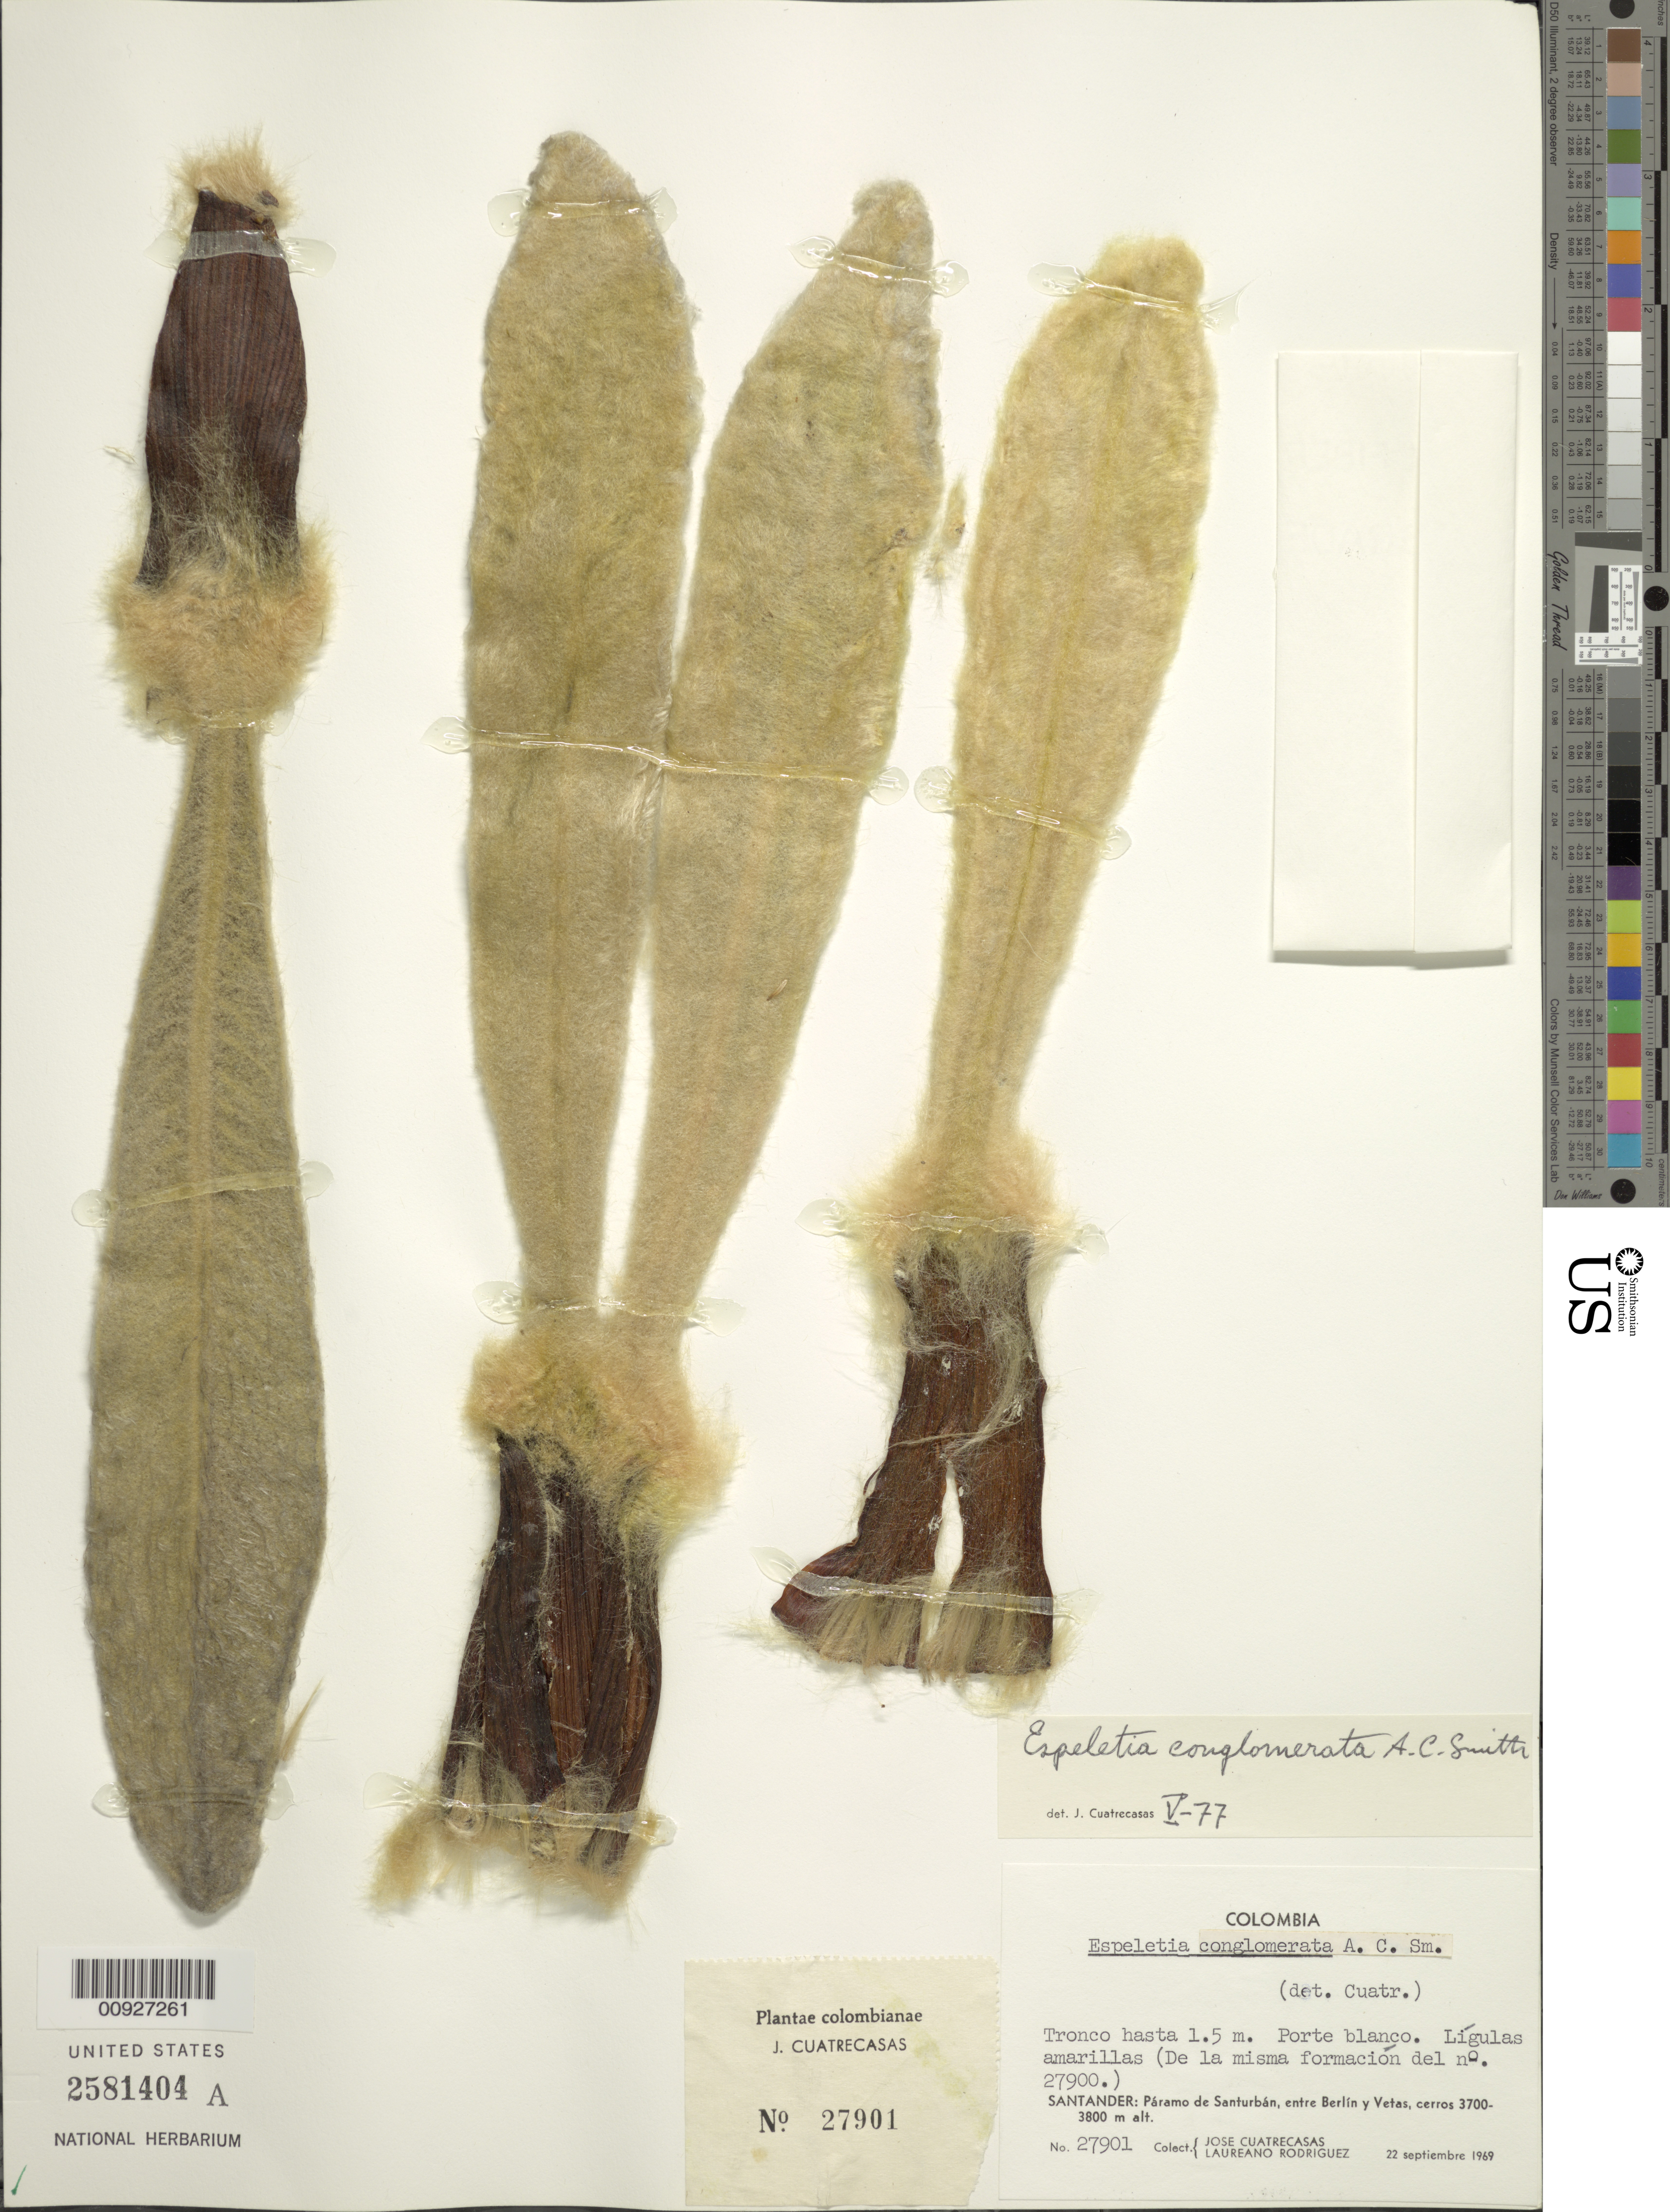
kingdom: Plantae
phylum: Tracheophyta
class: Magnoliopsida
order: Asterales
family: Asteraceae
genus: Espeletia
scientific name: Espeletia conglomerata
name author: A.C. Sm.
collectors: J. Cuatrecasas & L. Rodriguez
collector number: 27901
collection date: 1969-11-22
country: Colombia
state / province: Santander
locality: P. de Santurbán. Páramo de Santurbán, entre Berlín y Vetas, cerros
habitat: Cerros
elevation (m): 3700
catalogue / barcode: US 2581404A